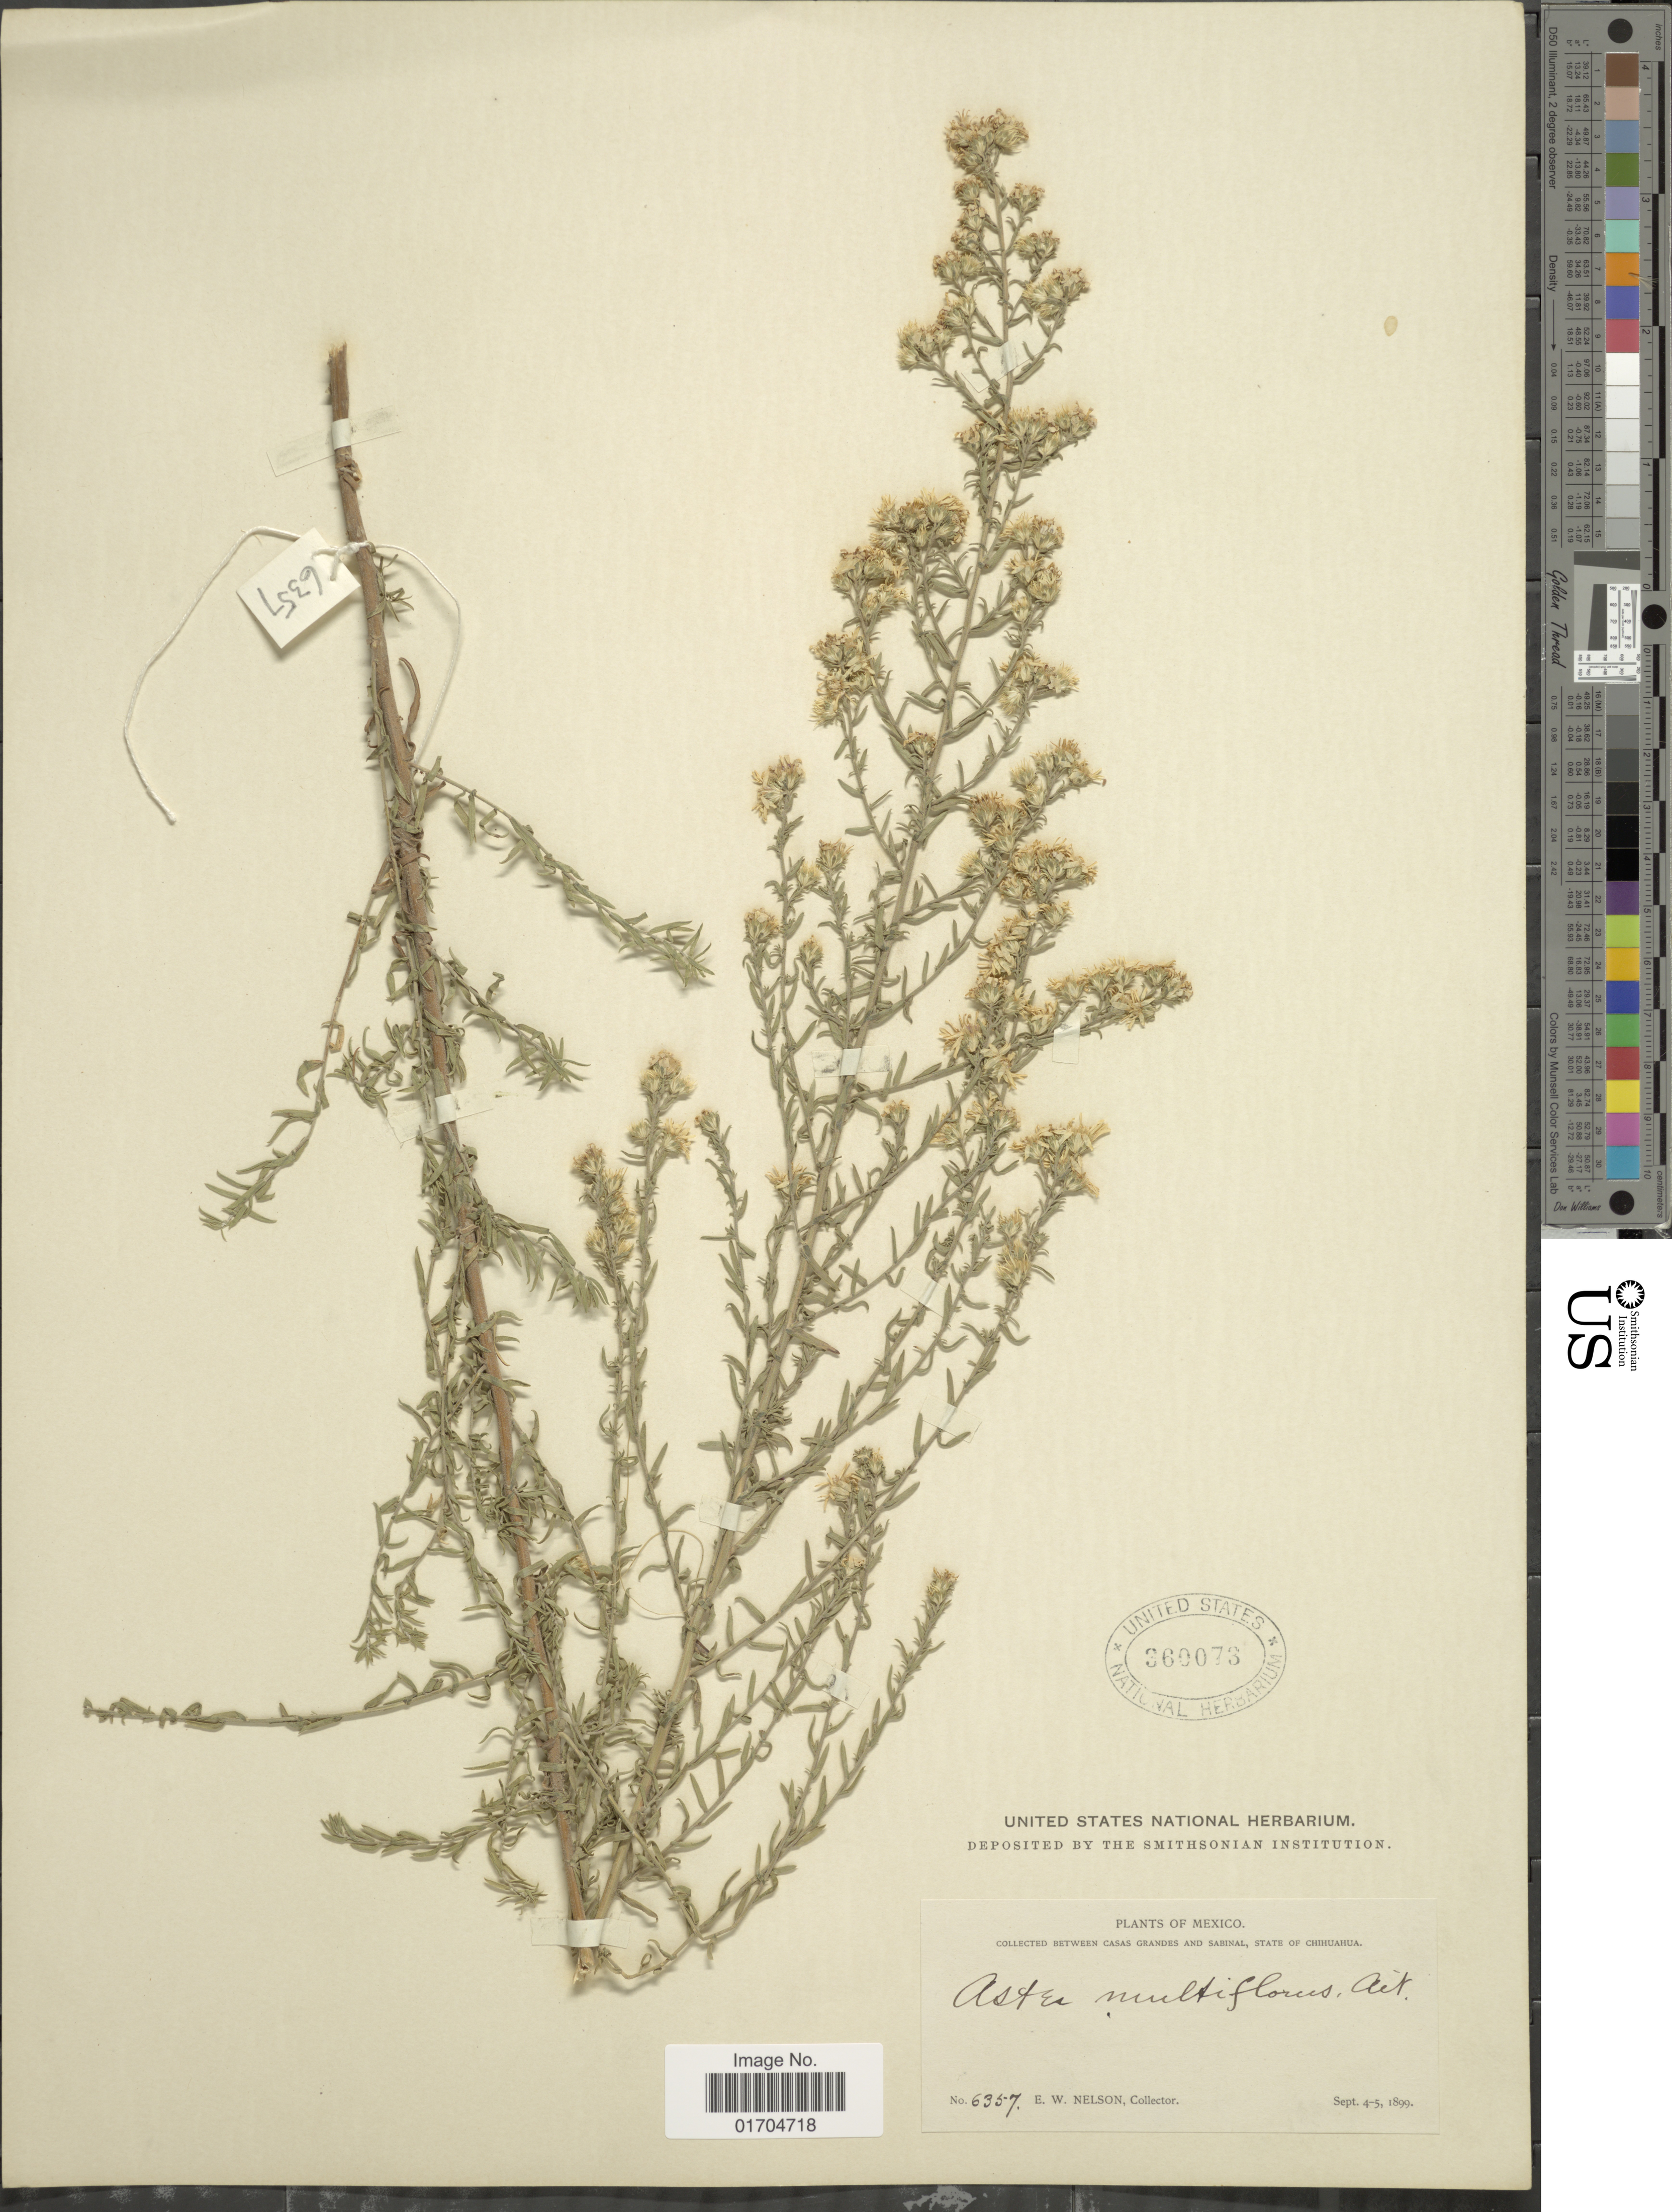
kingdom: Plantae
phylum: Tracheophyta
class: Magnoliopsida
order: Asterales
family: Asteraceae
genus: Symphyotrichum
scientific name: Symphyotrichum ericoides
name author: (L.) G.L. Nesom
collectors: E. W. Nelson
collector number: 6357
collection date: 1899-09-04/1899-09-05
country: Mexico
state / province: Chihuahua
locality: Between Casa and Sabinal, State of Chihuahua.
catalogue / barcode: US 360073